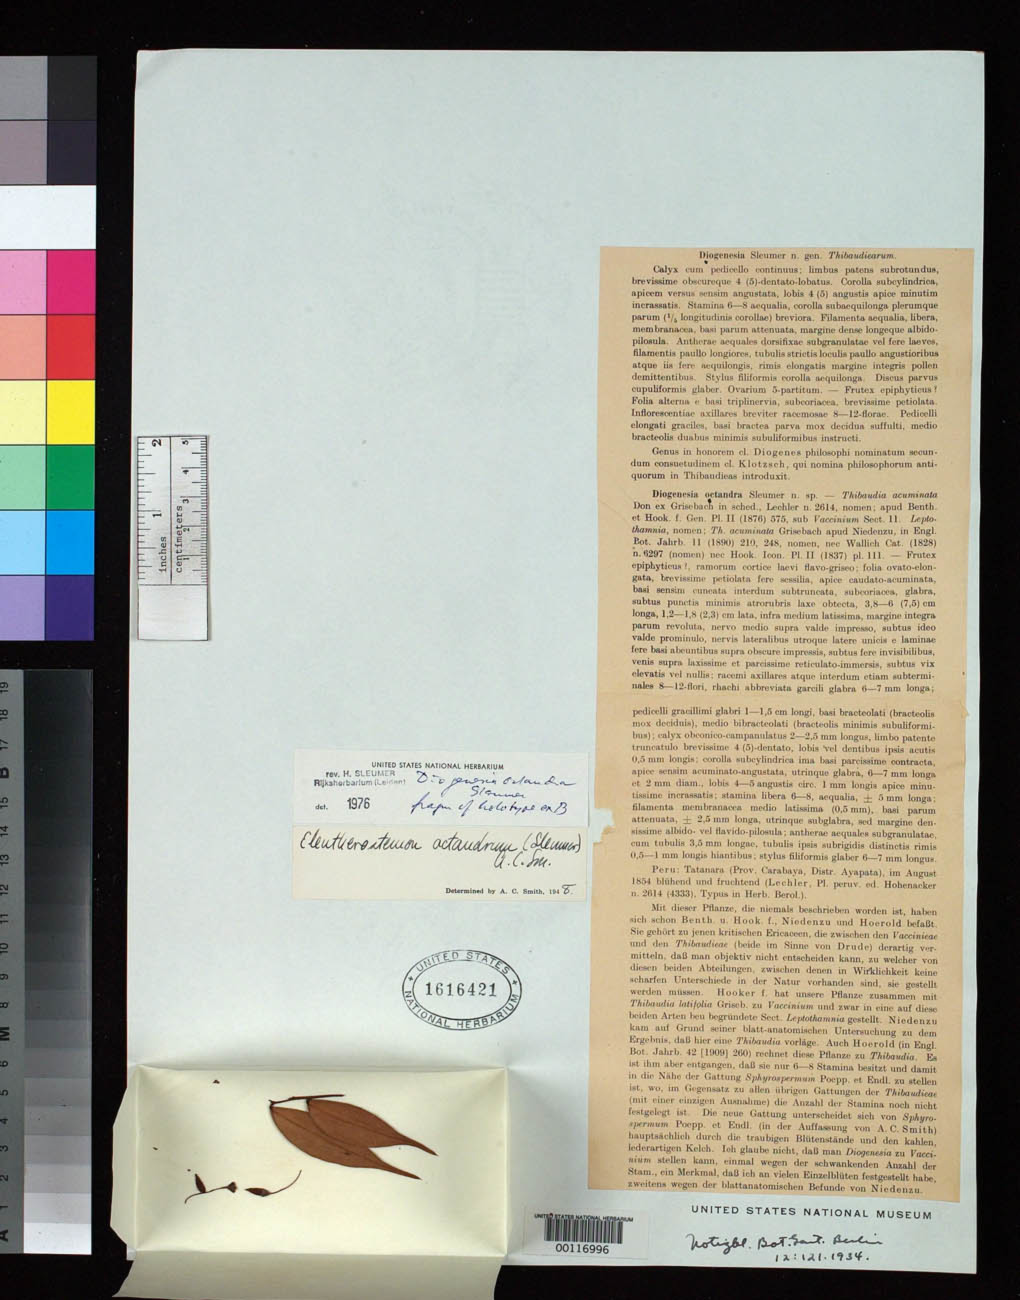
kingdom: Plantae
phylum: Tracheophyta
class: Magnoliopsida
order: Ericales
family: Ericaceae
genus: Diogenesia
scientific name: Diogenesia octandra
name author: Sleumer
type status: Isolectotype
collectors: W. Lechler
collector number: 2614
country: Peru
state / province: San Martín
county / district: Mariscal Cáceres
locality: Rio Huallaga, margen Derecha del; Balsa Probana; dtto. Tocache Nuevo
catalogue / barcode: US 1616421